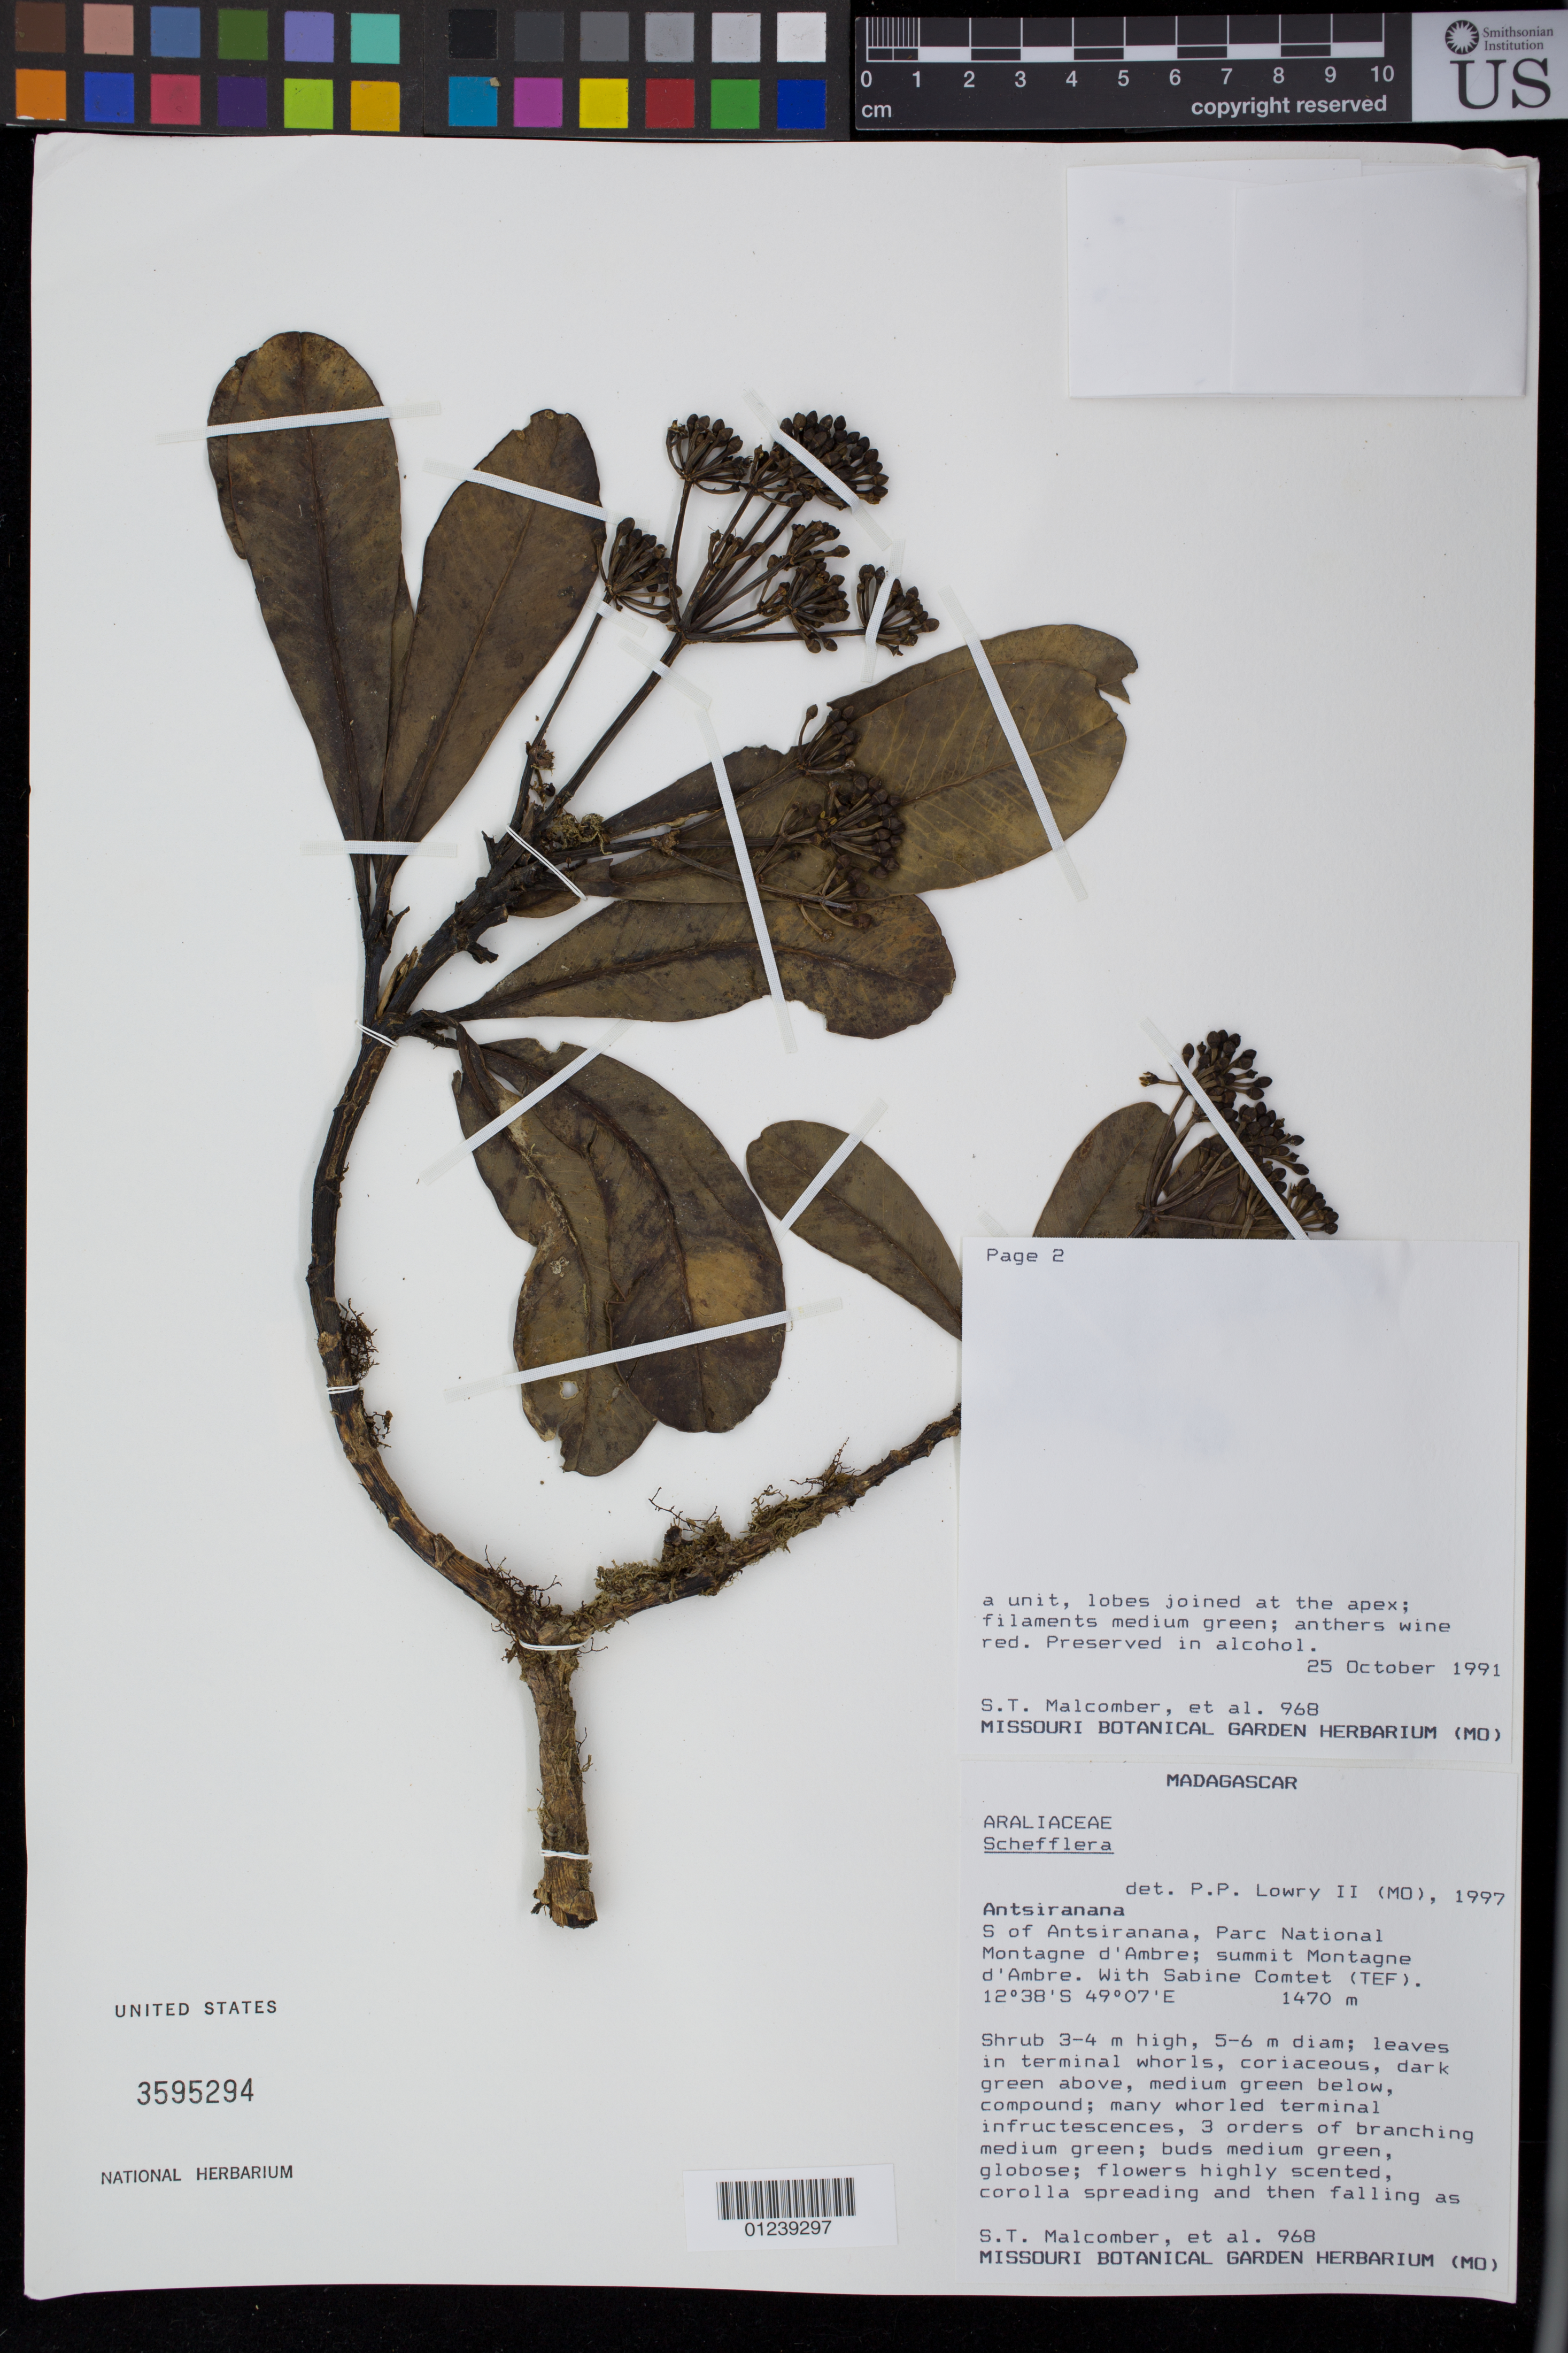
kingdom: Plantae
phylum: Tracheophyta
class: Magnoliopsida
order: Apiales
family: Araliaceae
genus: Schefflera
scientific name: Schefflera sp.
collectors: S. T. Malcomber & S. Comtet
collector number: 968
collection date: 1991-10-25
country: Madagascar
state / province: Diana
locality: Antsiranana. Parc National Montagne d'Ambre; summit Montagne d'Ambre.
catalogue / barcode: US 3595294